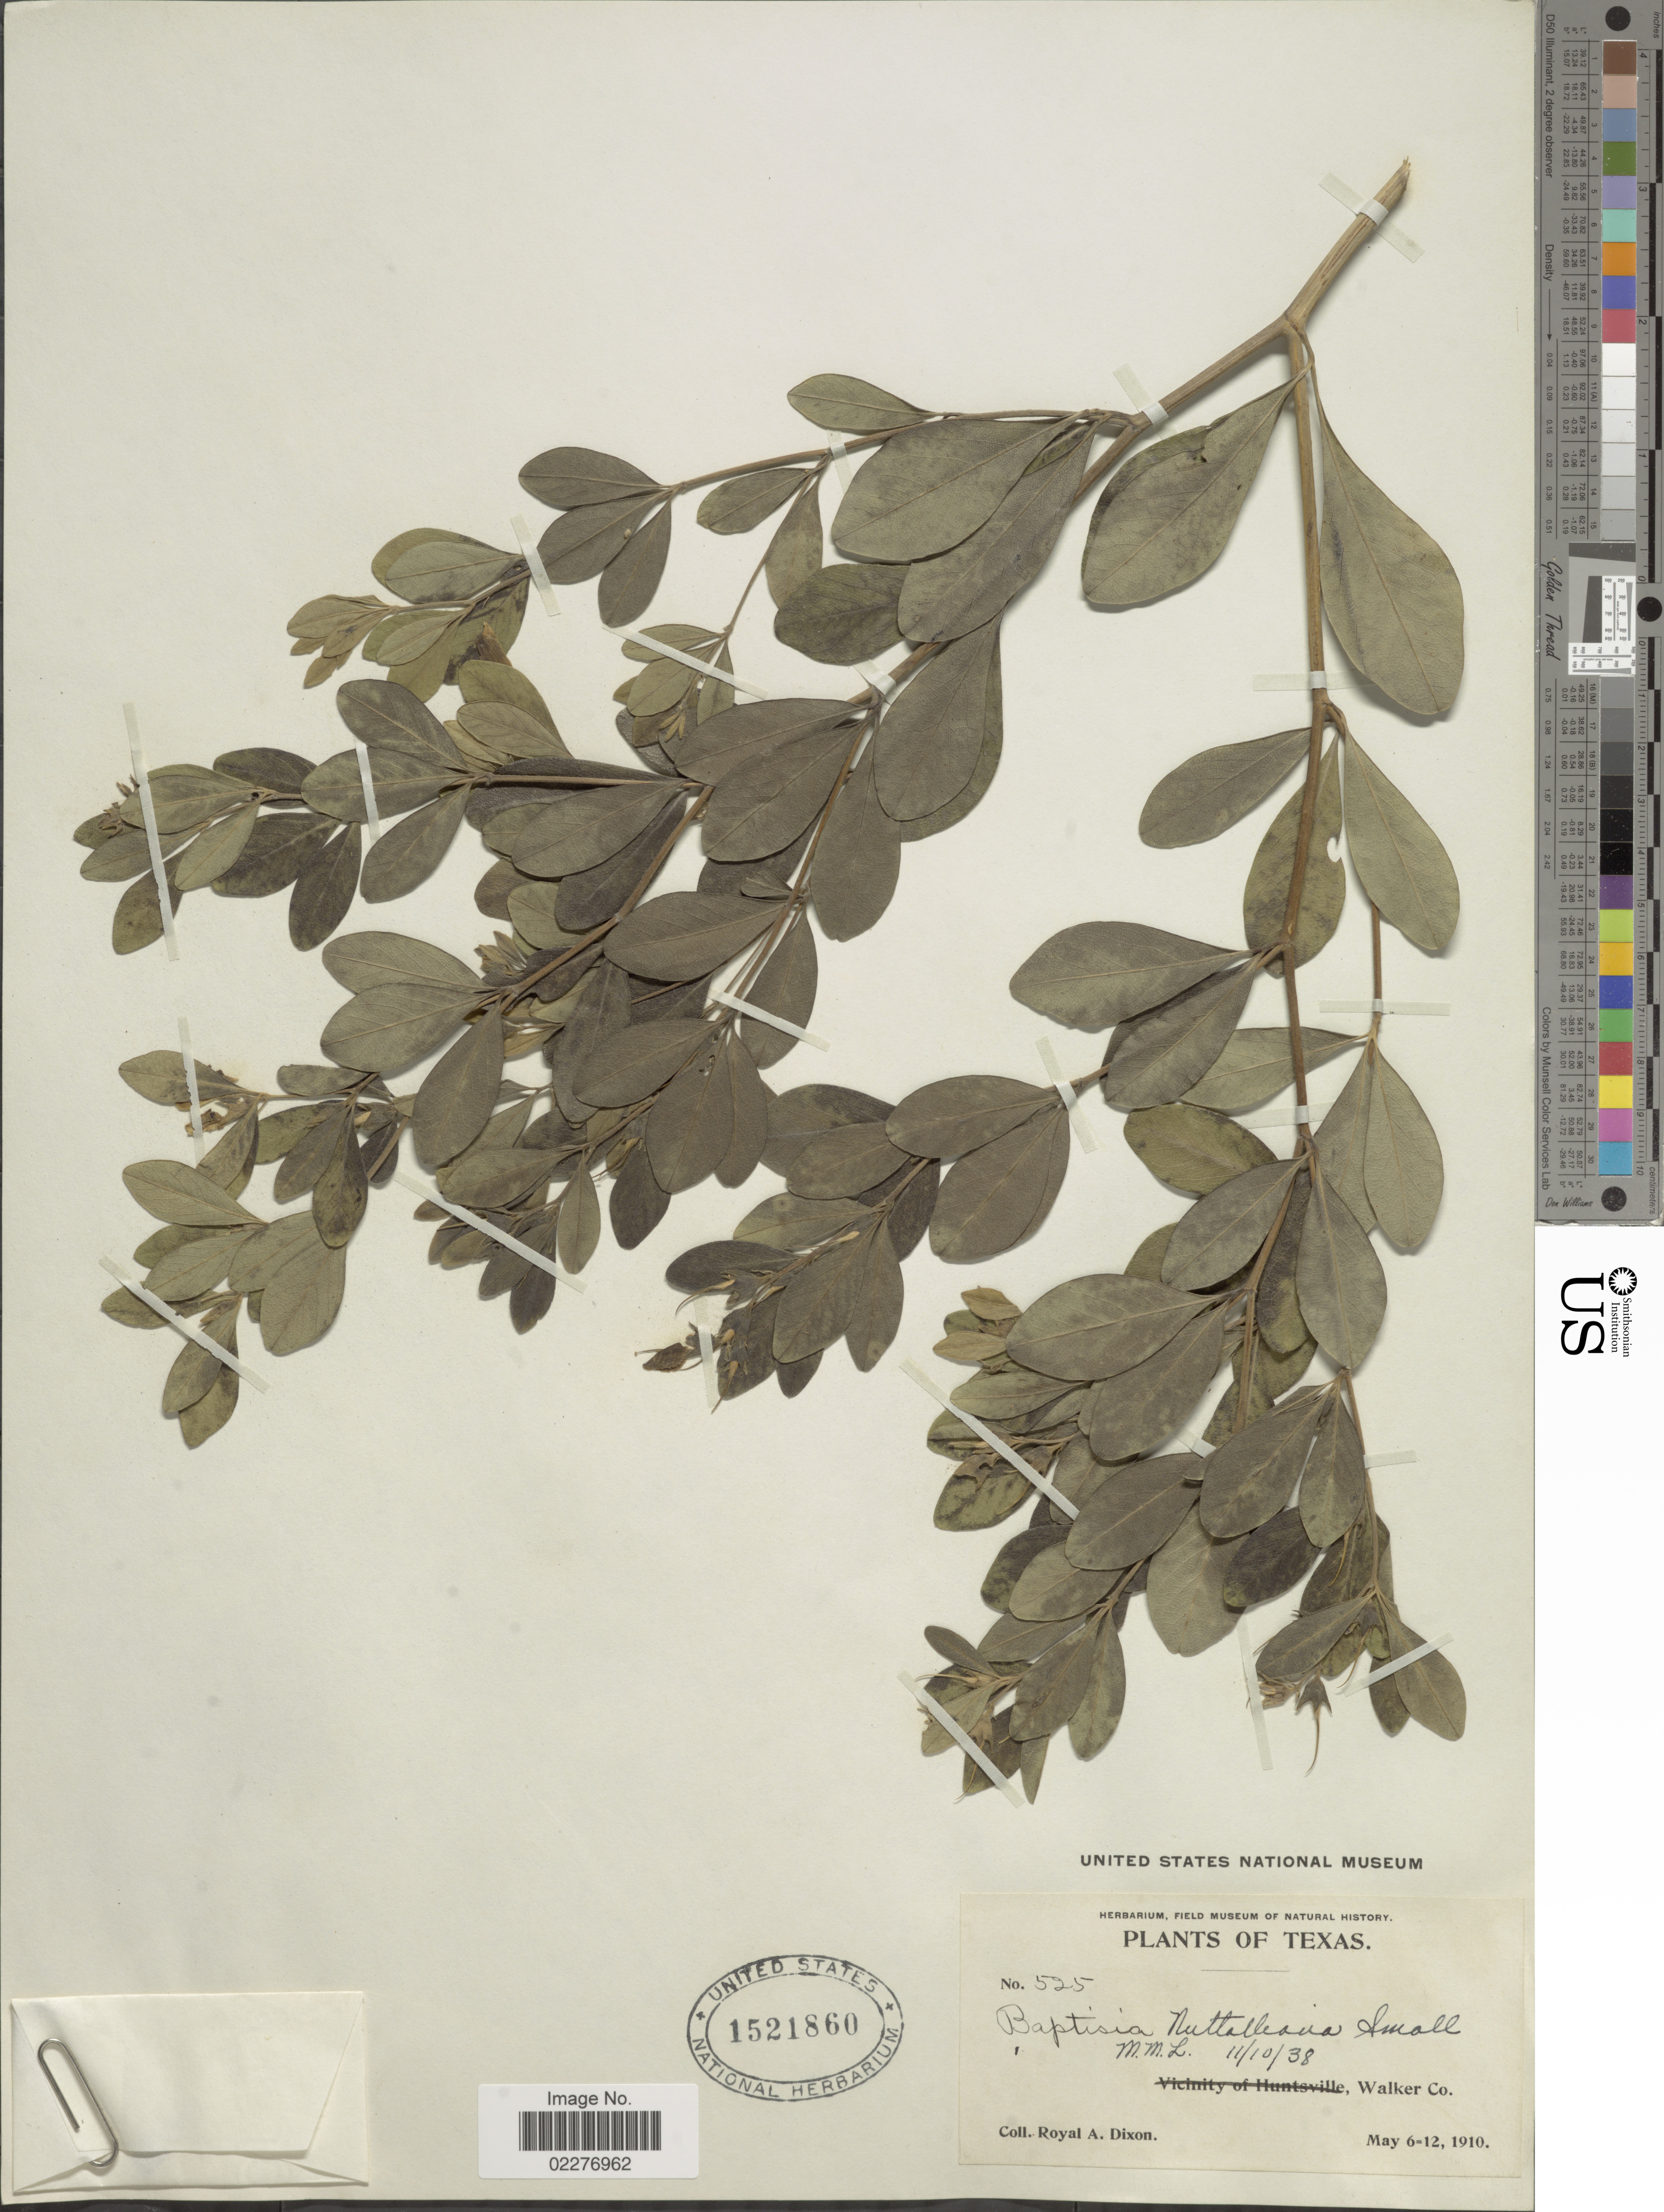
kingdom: Plantae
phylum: Tracheophyta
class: Magnoliopsida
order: Fabales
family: Fabaceae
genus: Baptisia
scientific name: Baptisia nuttalliana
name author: Small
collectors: R. A. Dixon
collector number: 525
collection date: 1910-05-06/1910-05-12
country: United States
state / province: Texas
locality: Walker Co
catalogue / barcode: US 1521860